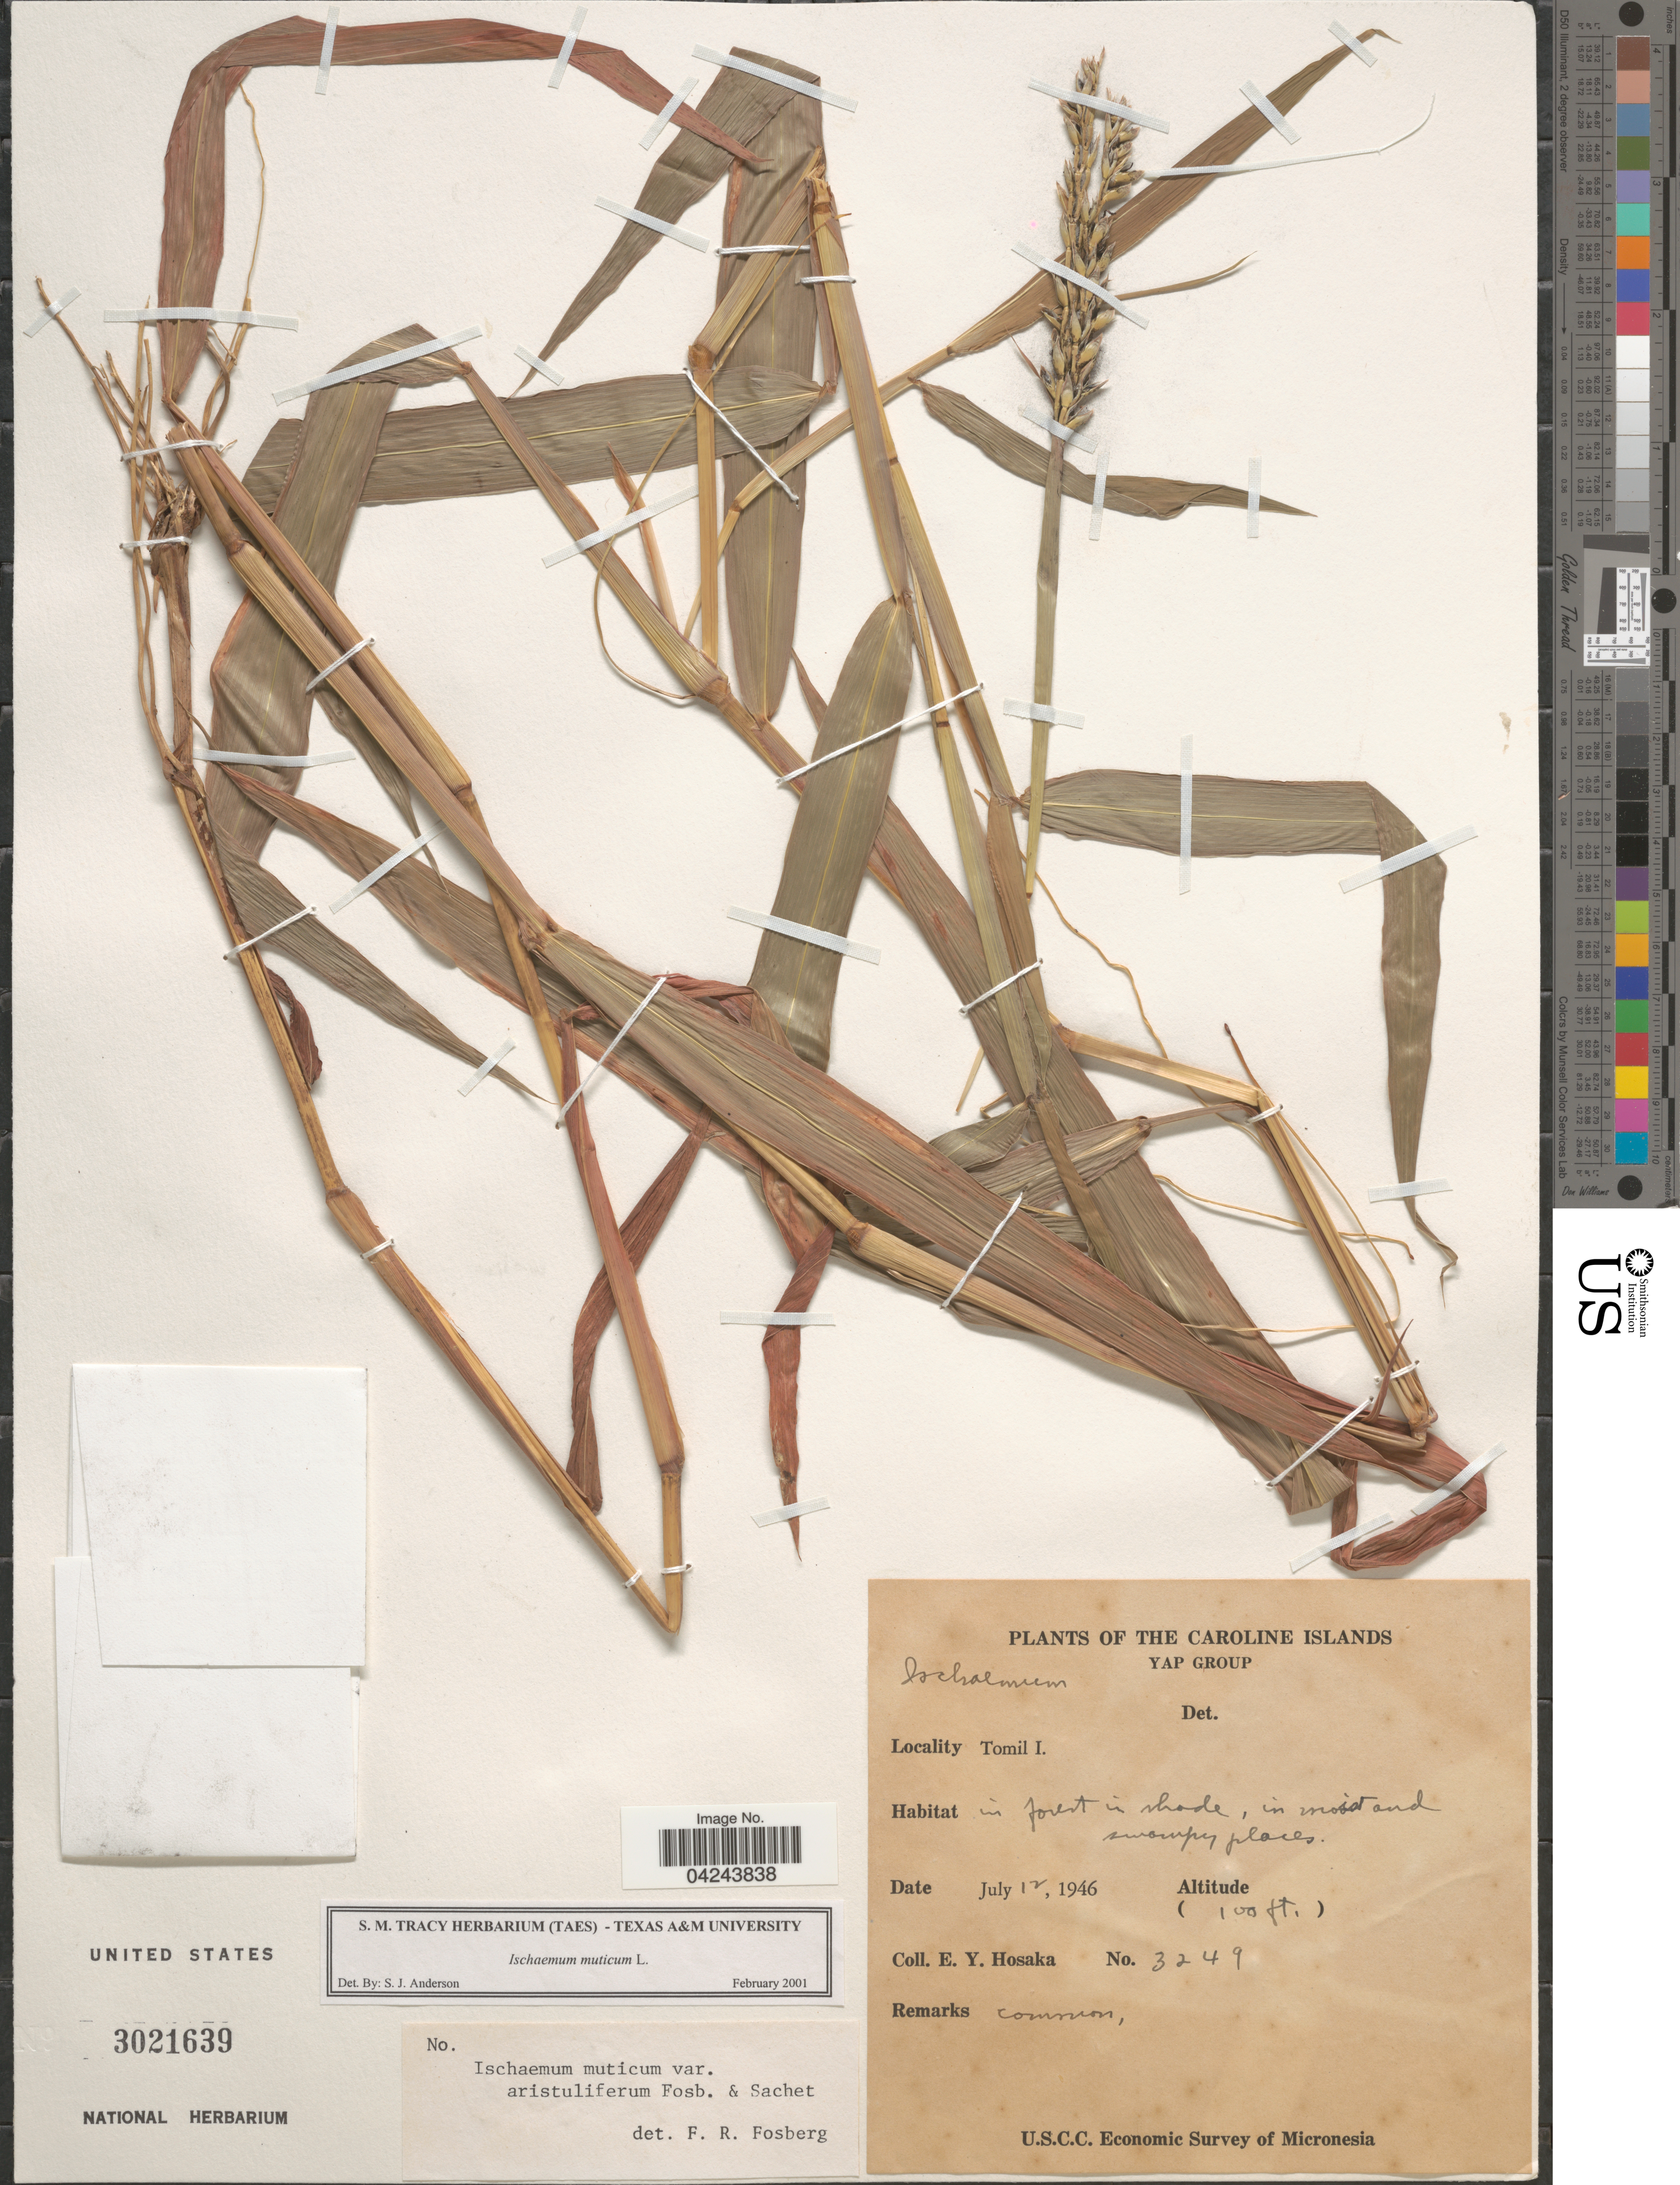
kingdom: Plantae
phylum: Tracheophyta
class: Liliopsida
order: Poales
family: Poaceae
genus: Ischaemum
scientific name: Ischaemum muticum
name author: L.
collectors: E. Y. Hosaka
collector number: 3249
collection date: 1946-07-12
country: Micronesia, Federated States of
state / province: Yap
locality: The Caroline Islands. Yap Group. Tomil I. In forest in shade, in moist and swampy places. U.S.C.C. Economic Survey of Micronesia.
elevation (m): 30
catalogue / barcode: US 3021639